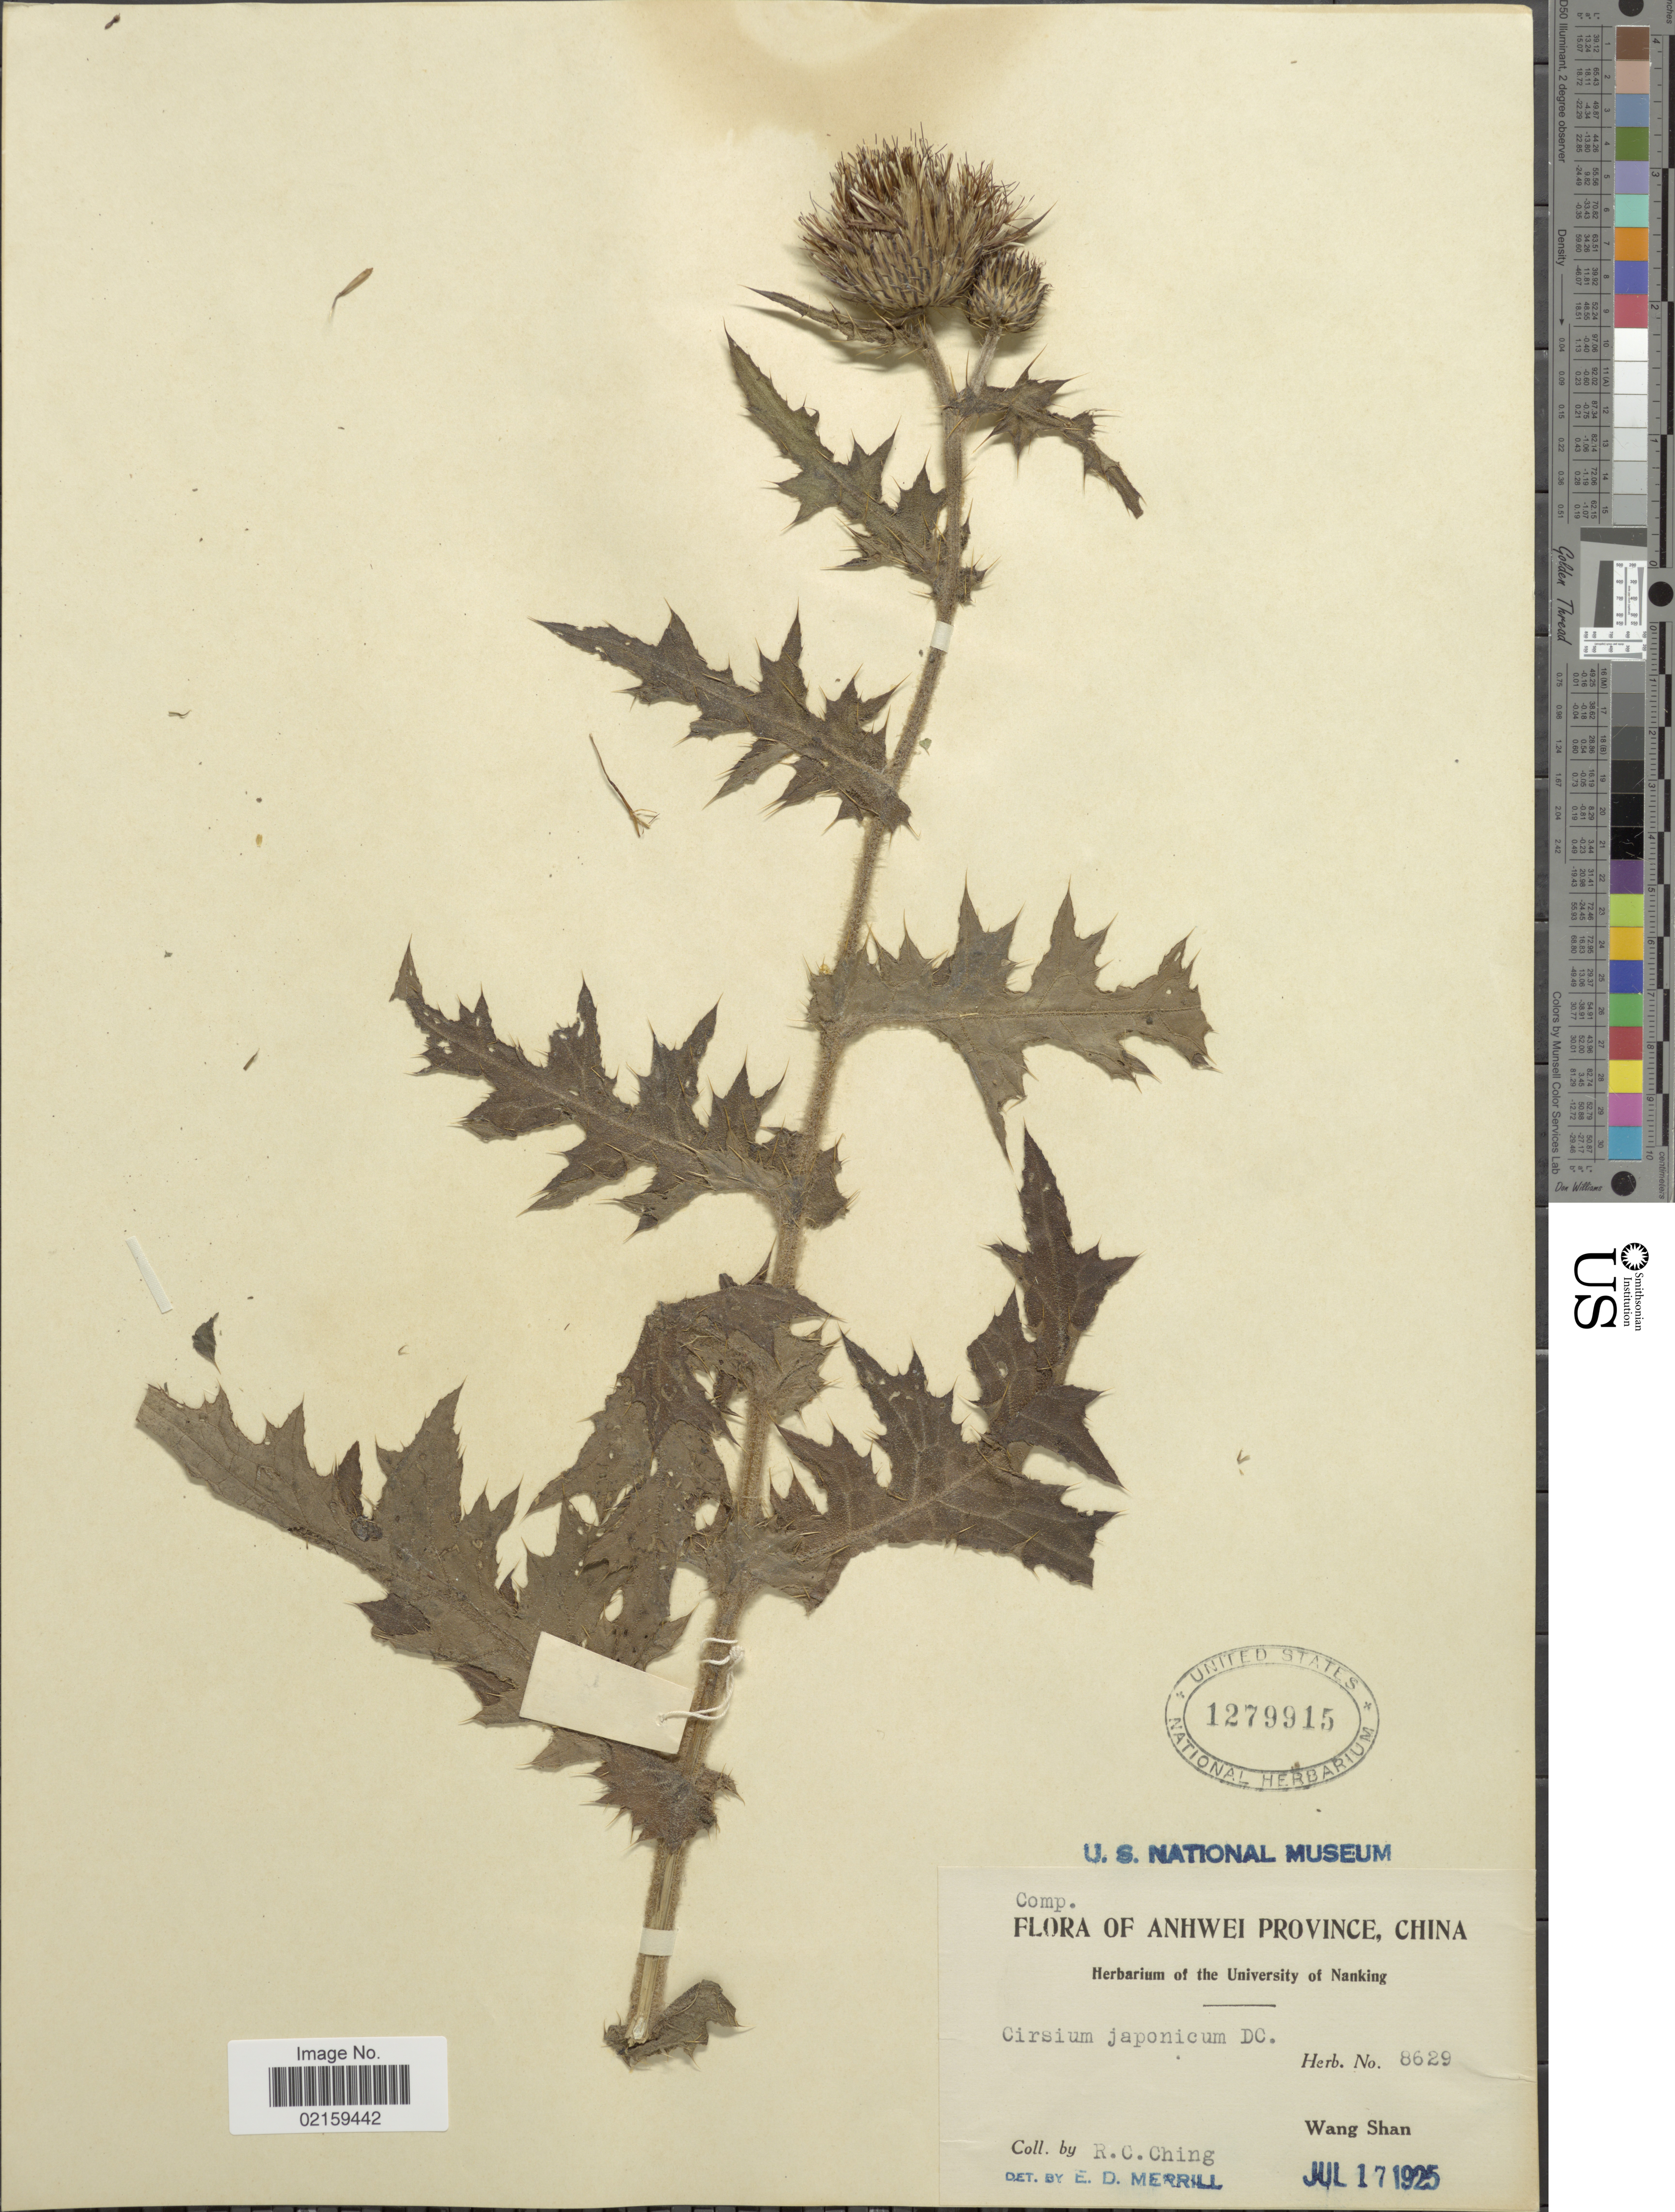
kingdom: Plantae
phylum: Tracheophyta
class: Magnoliopsida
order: Asterales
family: Asteraceae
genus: Cirsium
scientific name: Cirsium japonicum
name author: DC.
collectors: R. C. Ching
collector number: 8629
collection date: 1925-07-17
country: China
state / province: Anhui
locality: Anhwei Province. Wang Shan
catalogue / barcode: US 1279915